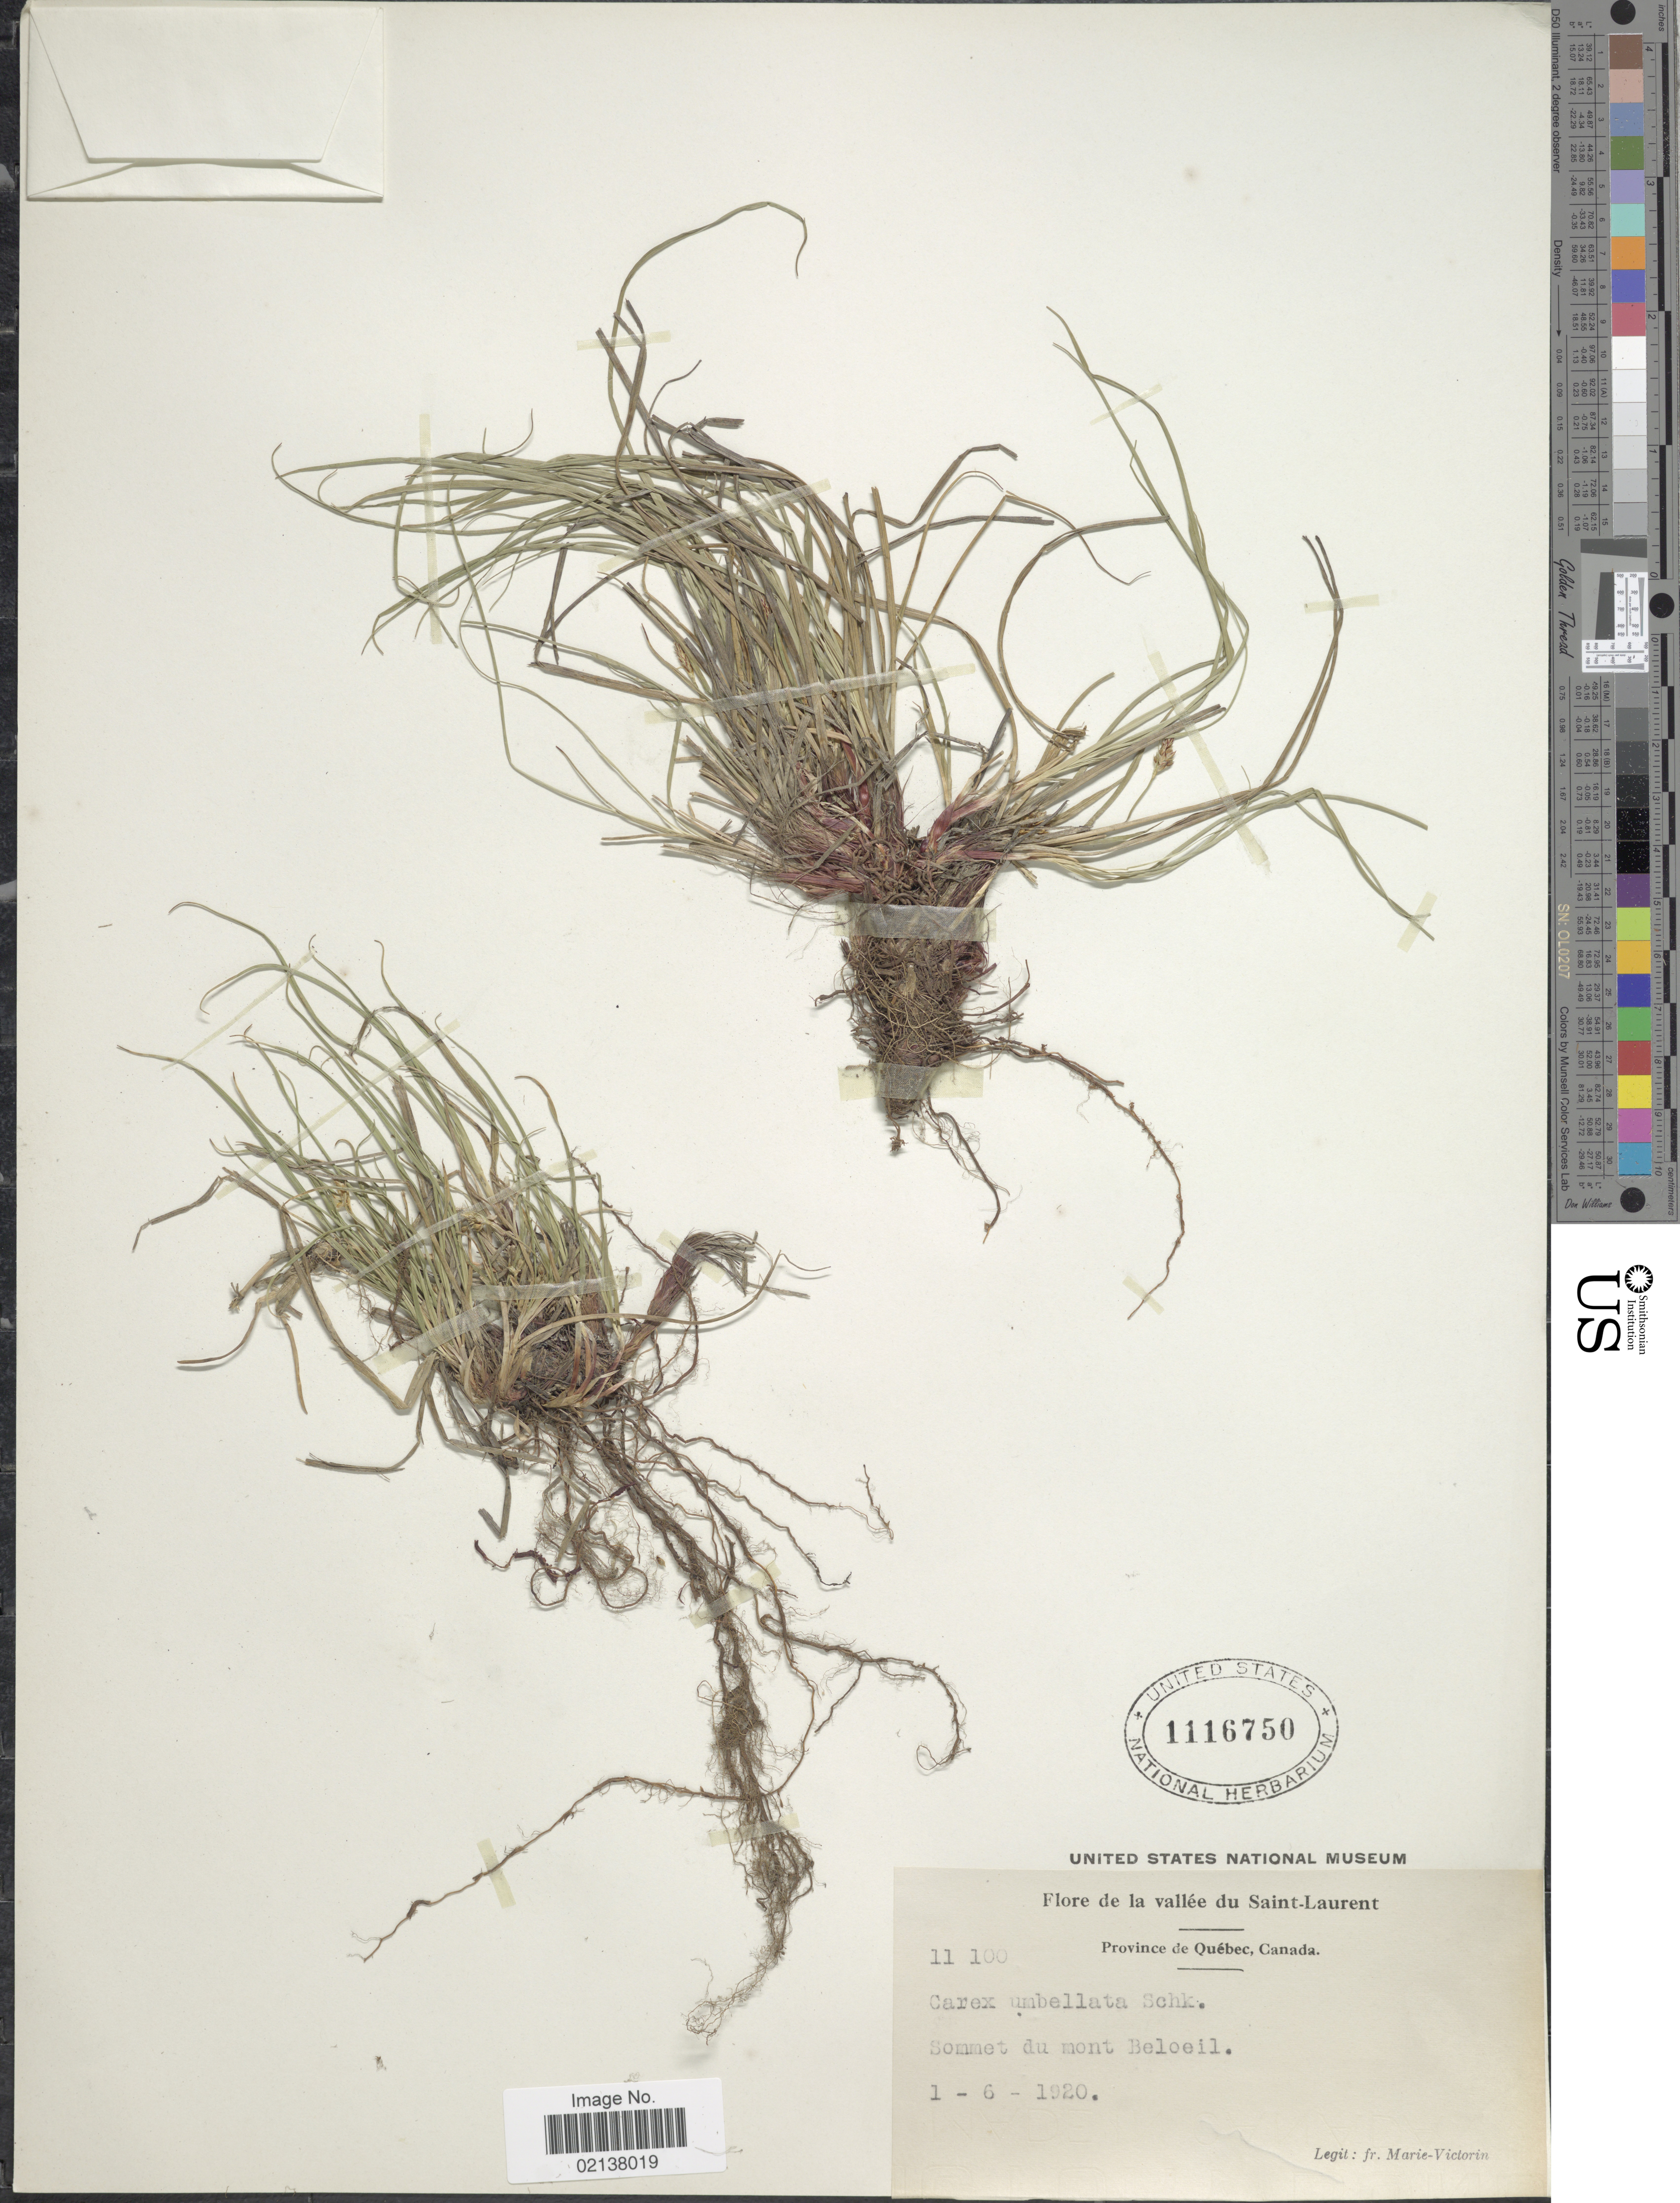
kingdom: Plantae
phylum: Tracheophyta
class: Liliopsida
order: Poales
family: Cyperaceae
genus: Carex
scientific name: Carex umbellata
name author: Schkuhr ex Willd.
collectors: F. Marie-Victorin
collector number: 11100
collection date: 1920-06-01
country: Canada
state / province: Quebec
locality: Province de Quebec, Canada, Sommet du Mont Beloeil. vallee du Saint-Laurent.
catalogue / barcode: US 1116750